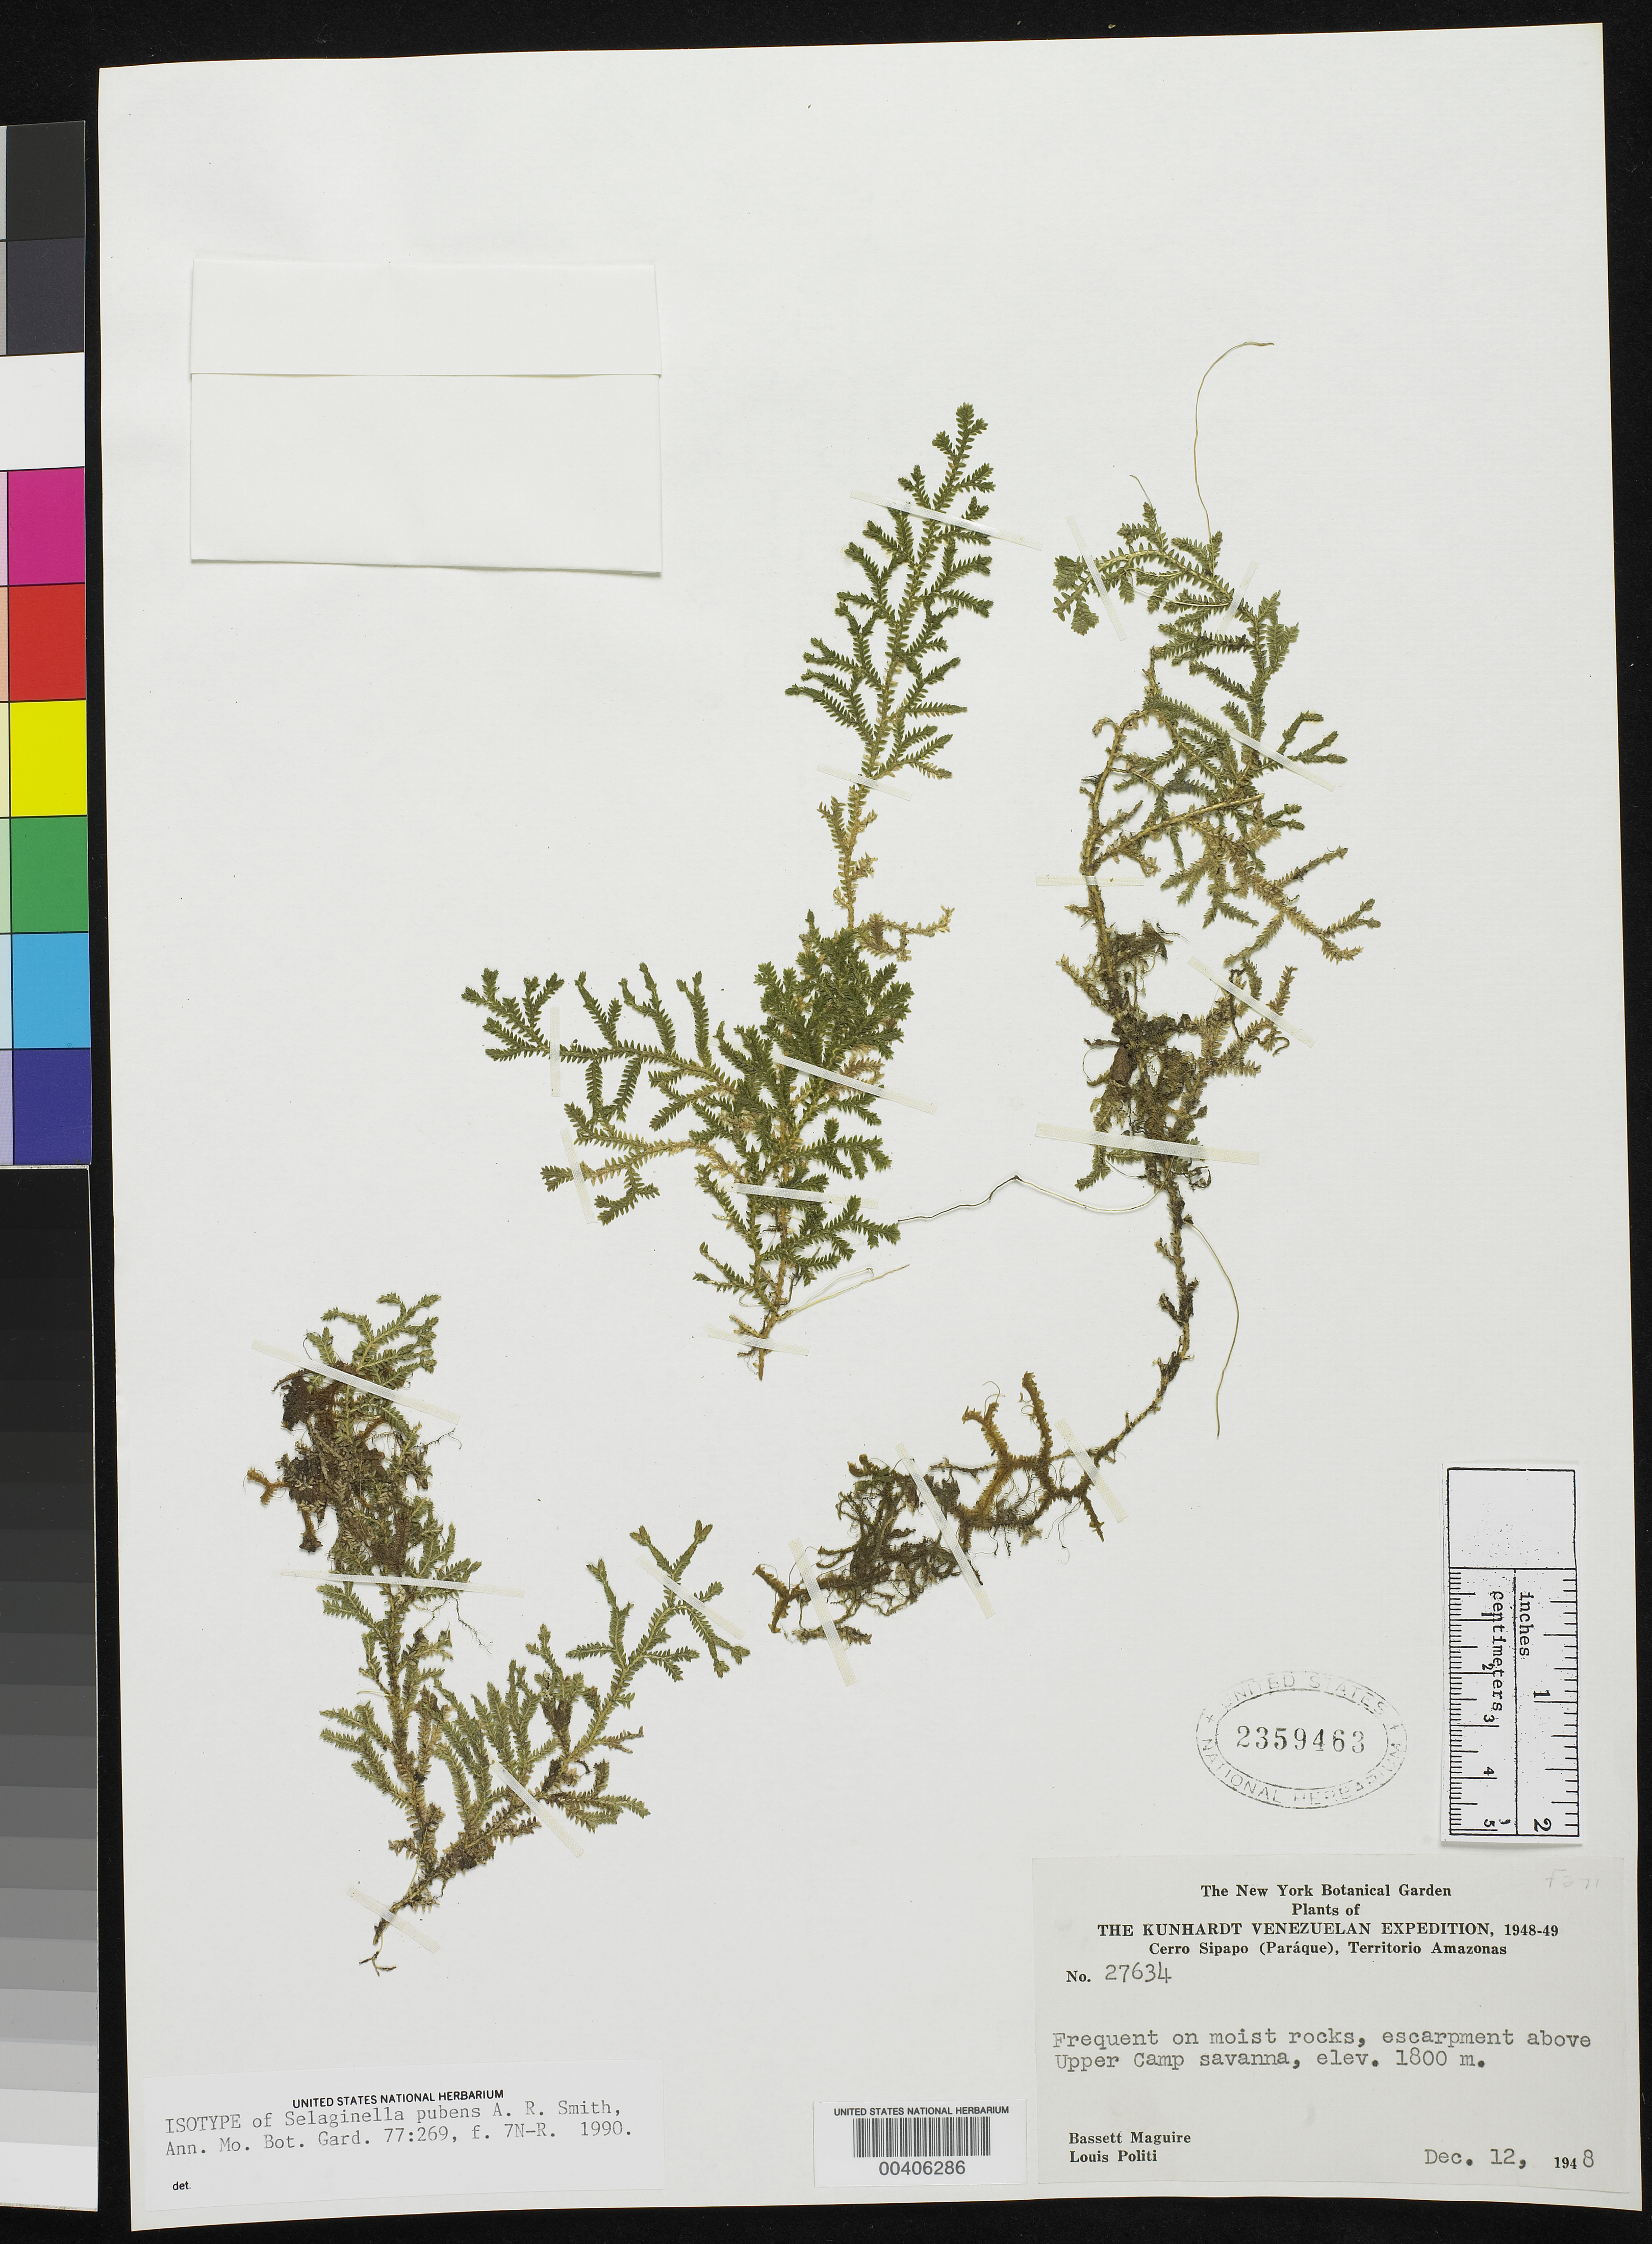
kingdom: Plantae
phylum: Tracheophyta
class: Lycopodiopsida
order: Selaginellales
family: Selaginellaceae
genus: Selaginella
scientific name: Selaginella pubens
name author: A.R. Sm.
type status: Isotype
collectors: B. Maguire & L. Politi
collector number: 27634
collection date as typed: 12 Dec 1948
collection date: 1948-12-12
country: Venezuela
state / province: Amazonas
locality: Cerro Sipapo (Paraque), escarpment above upper camp savanna.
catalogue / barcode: US 2359463